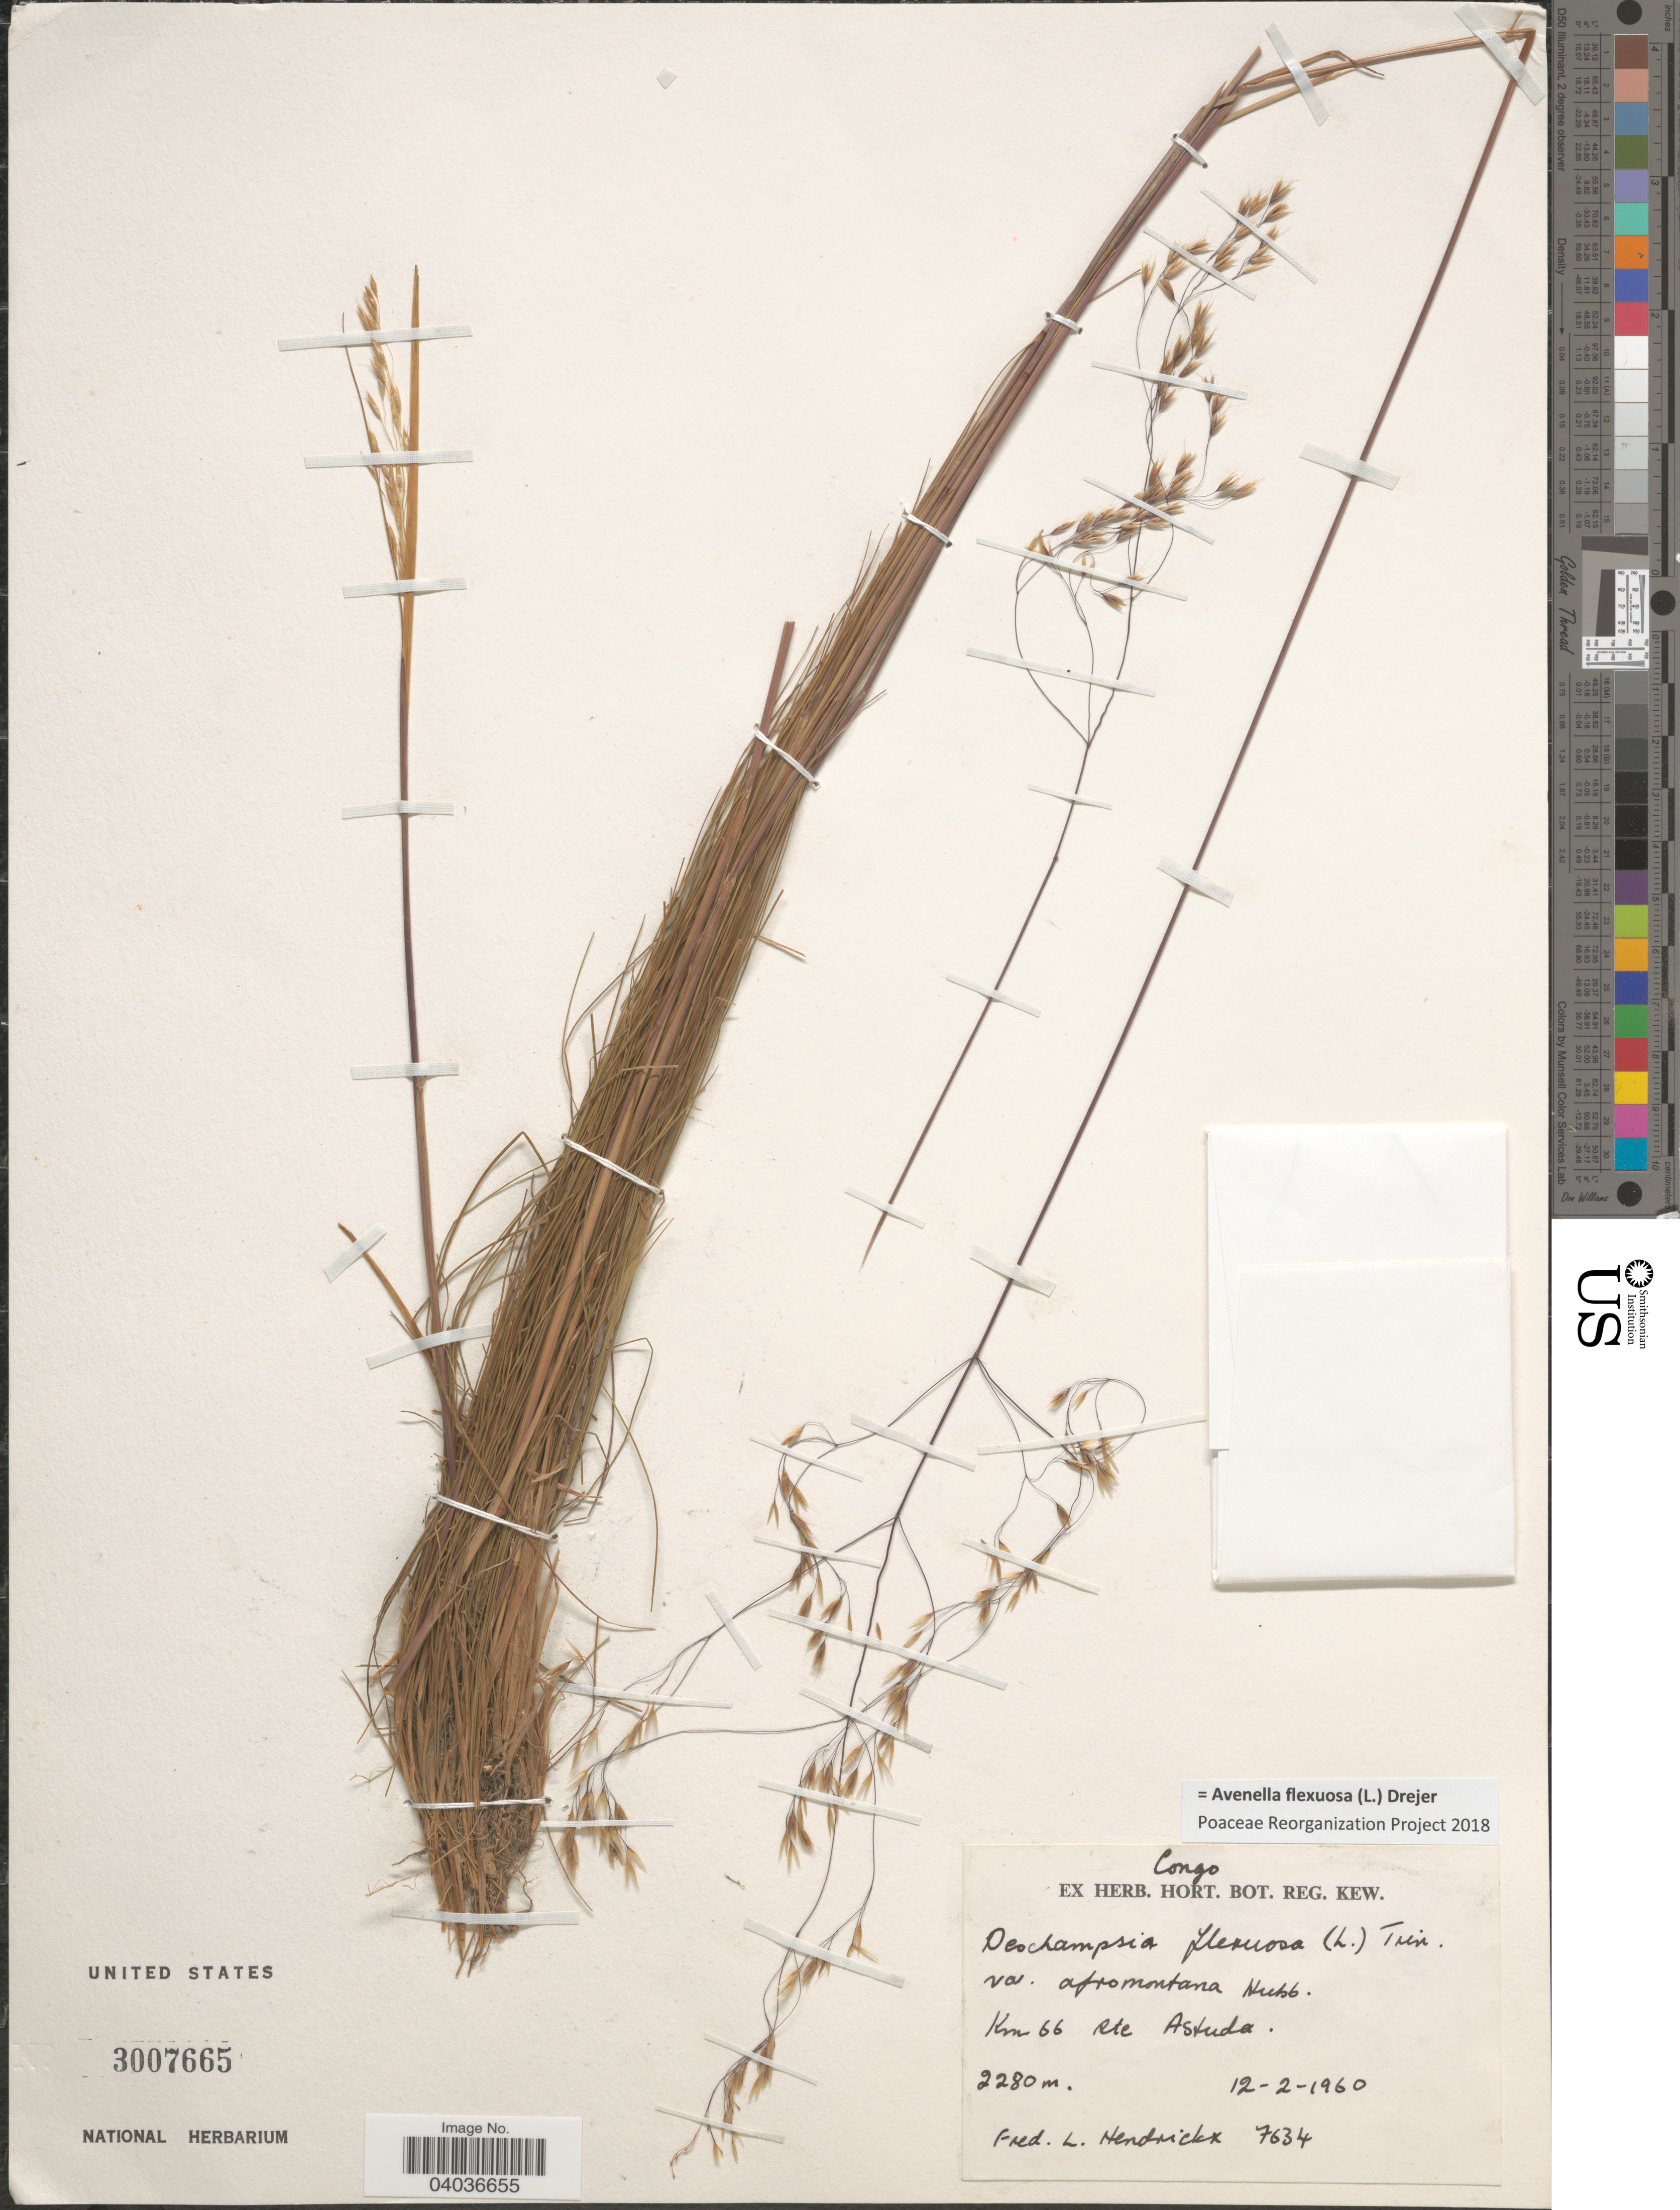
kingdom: Plantae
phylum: Tracheophyta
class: Liliopsida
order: Poales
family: Poaceae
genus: Avenella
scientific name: Avenella flexuosa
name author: (L.) Drejer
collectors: F. Hendrickx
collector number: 7634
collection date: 1960-02-12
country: Congo, Democratic Republic of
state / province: Kongo Central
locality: Congo. Km 66 Ste Astuda.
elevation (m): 2280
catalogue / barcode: US 3007665